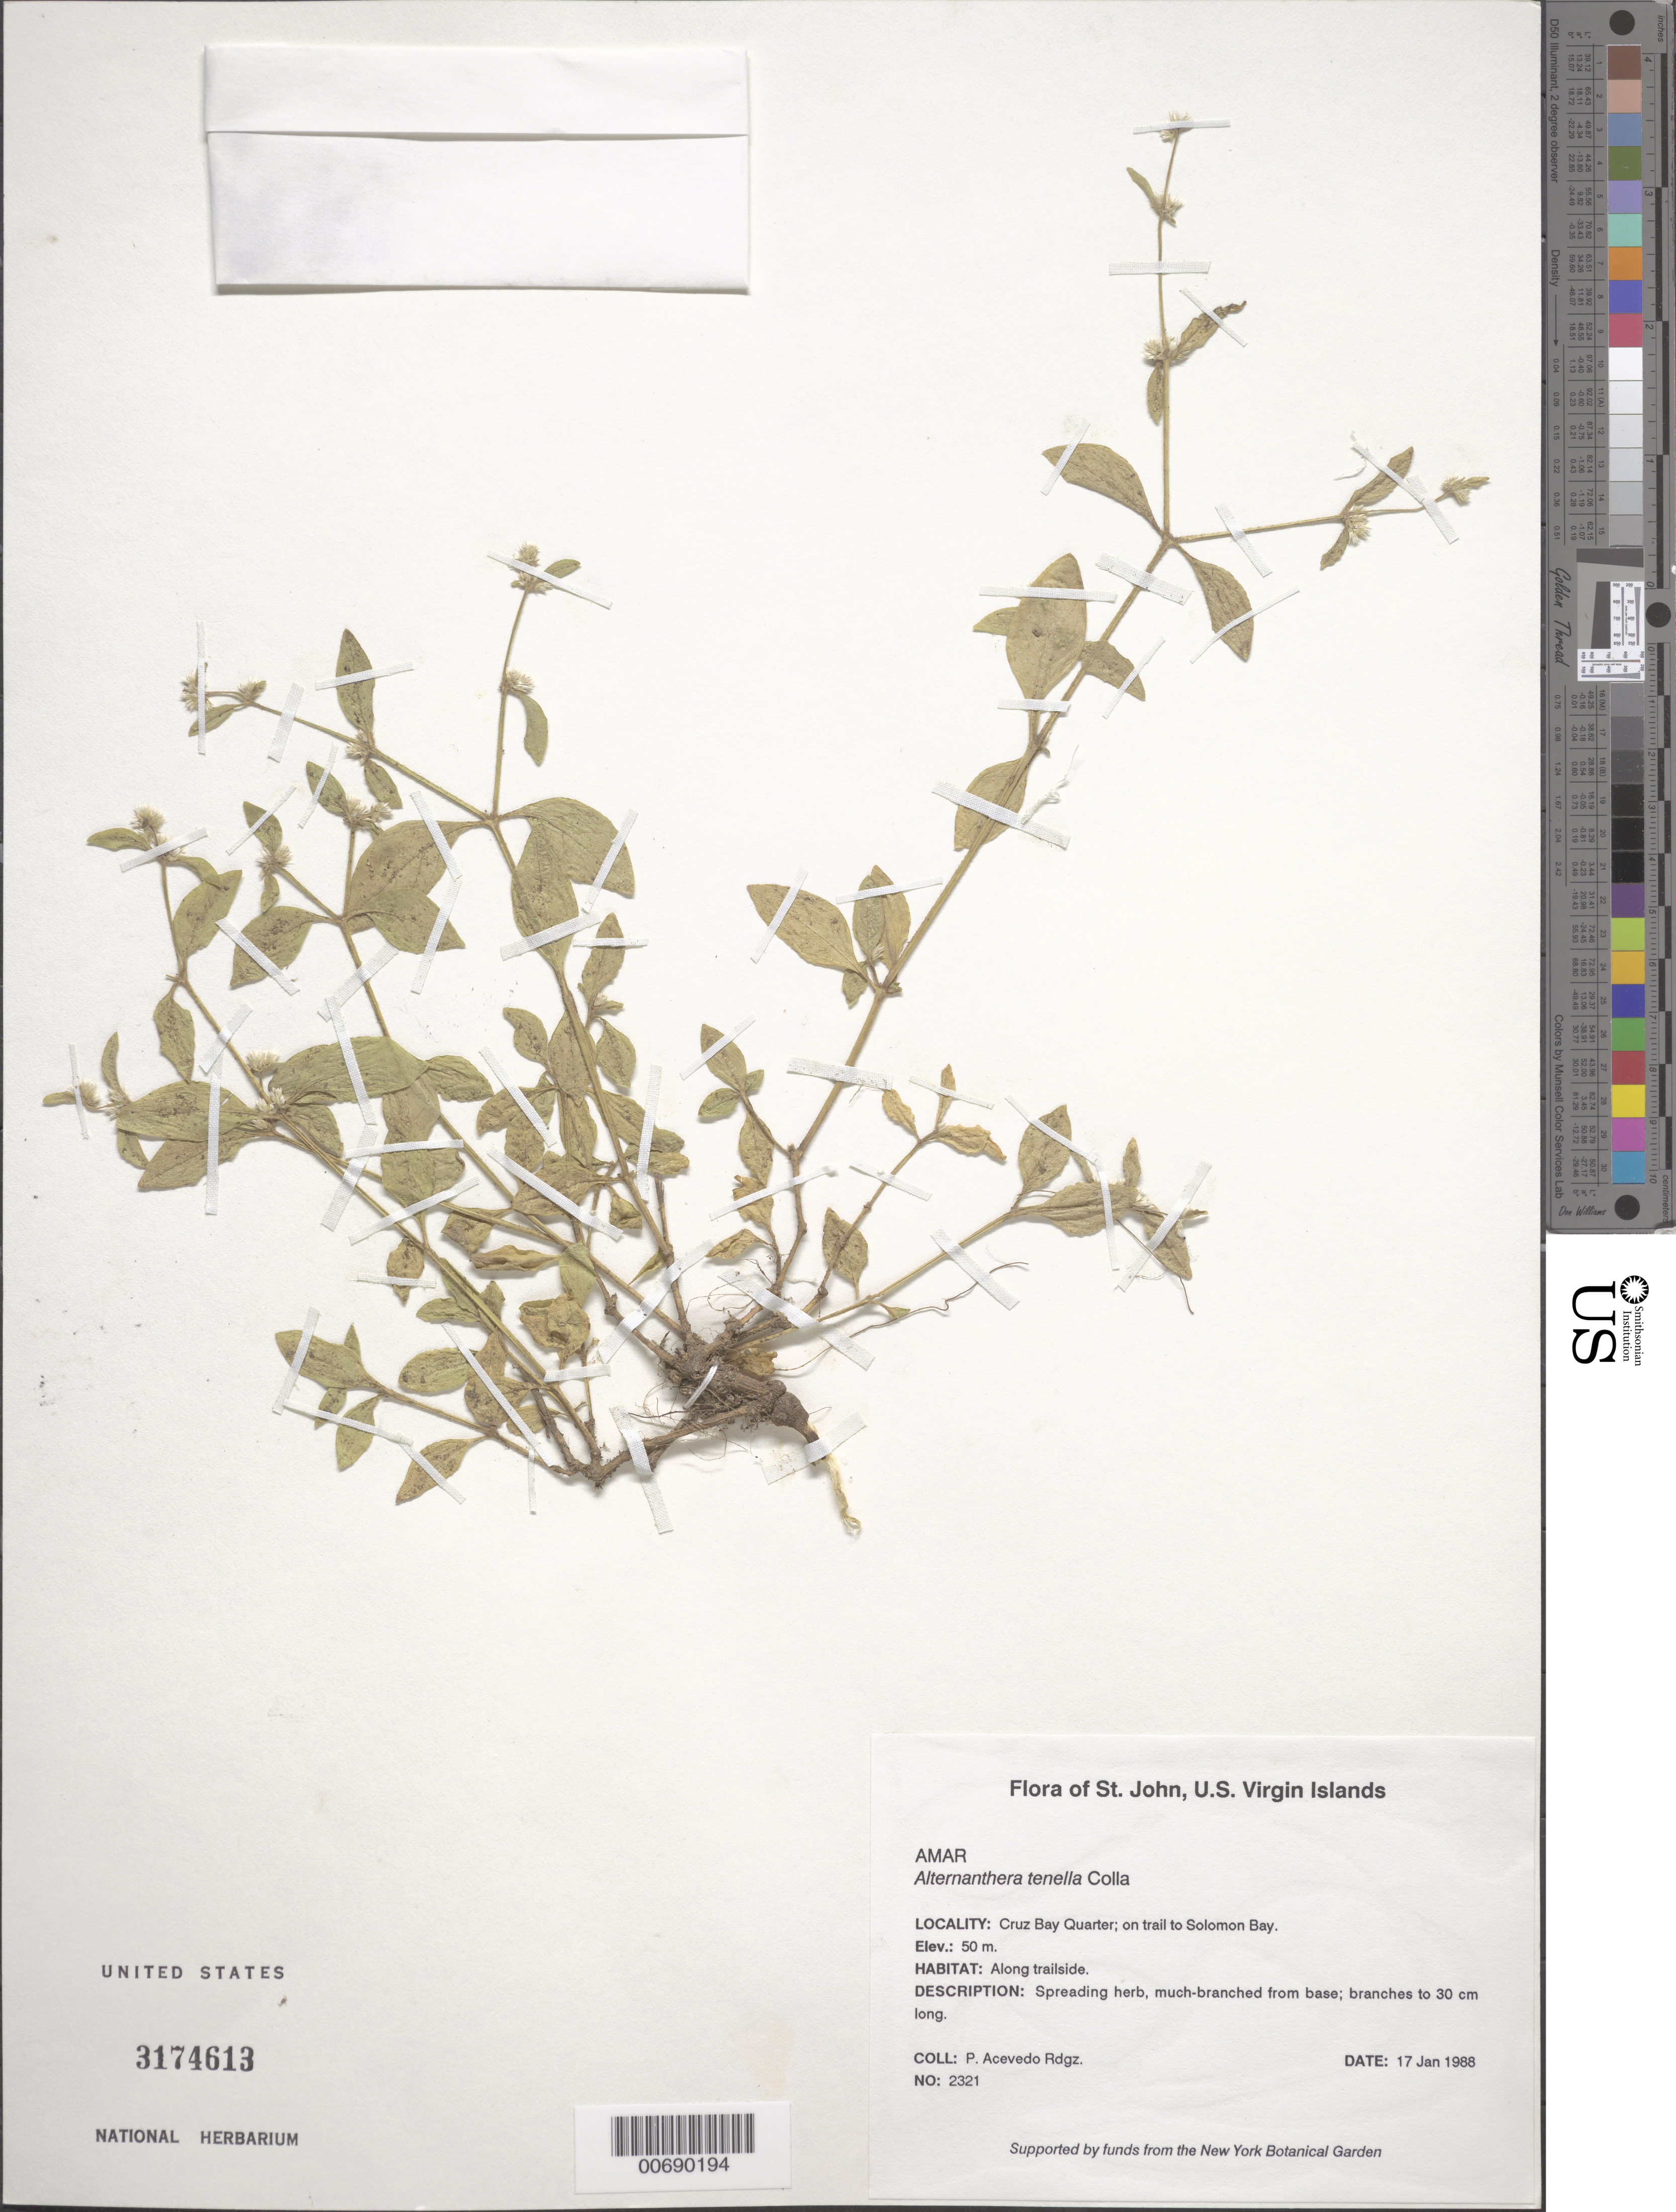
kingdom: Plantae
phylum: Tracheophyta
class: Magnoliopsida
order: Caryophyllales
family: Amaranthaceae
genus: Alternanthera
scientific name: Alternanthera tenella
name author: Colla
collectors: P. Acevedo-Rodr.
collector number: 2321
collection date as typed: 16 Jan 1988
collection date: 1988-01-16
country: U.S. Virgin Islands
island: St. John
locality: Cruz Bay Quarter; area surrounding the Visitor Information Center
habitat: Open grassy field.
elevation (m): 3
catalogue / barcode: US 3174613